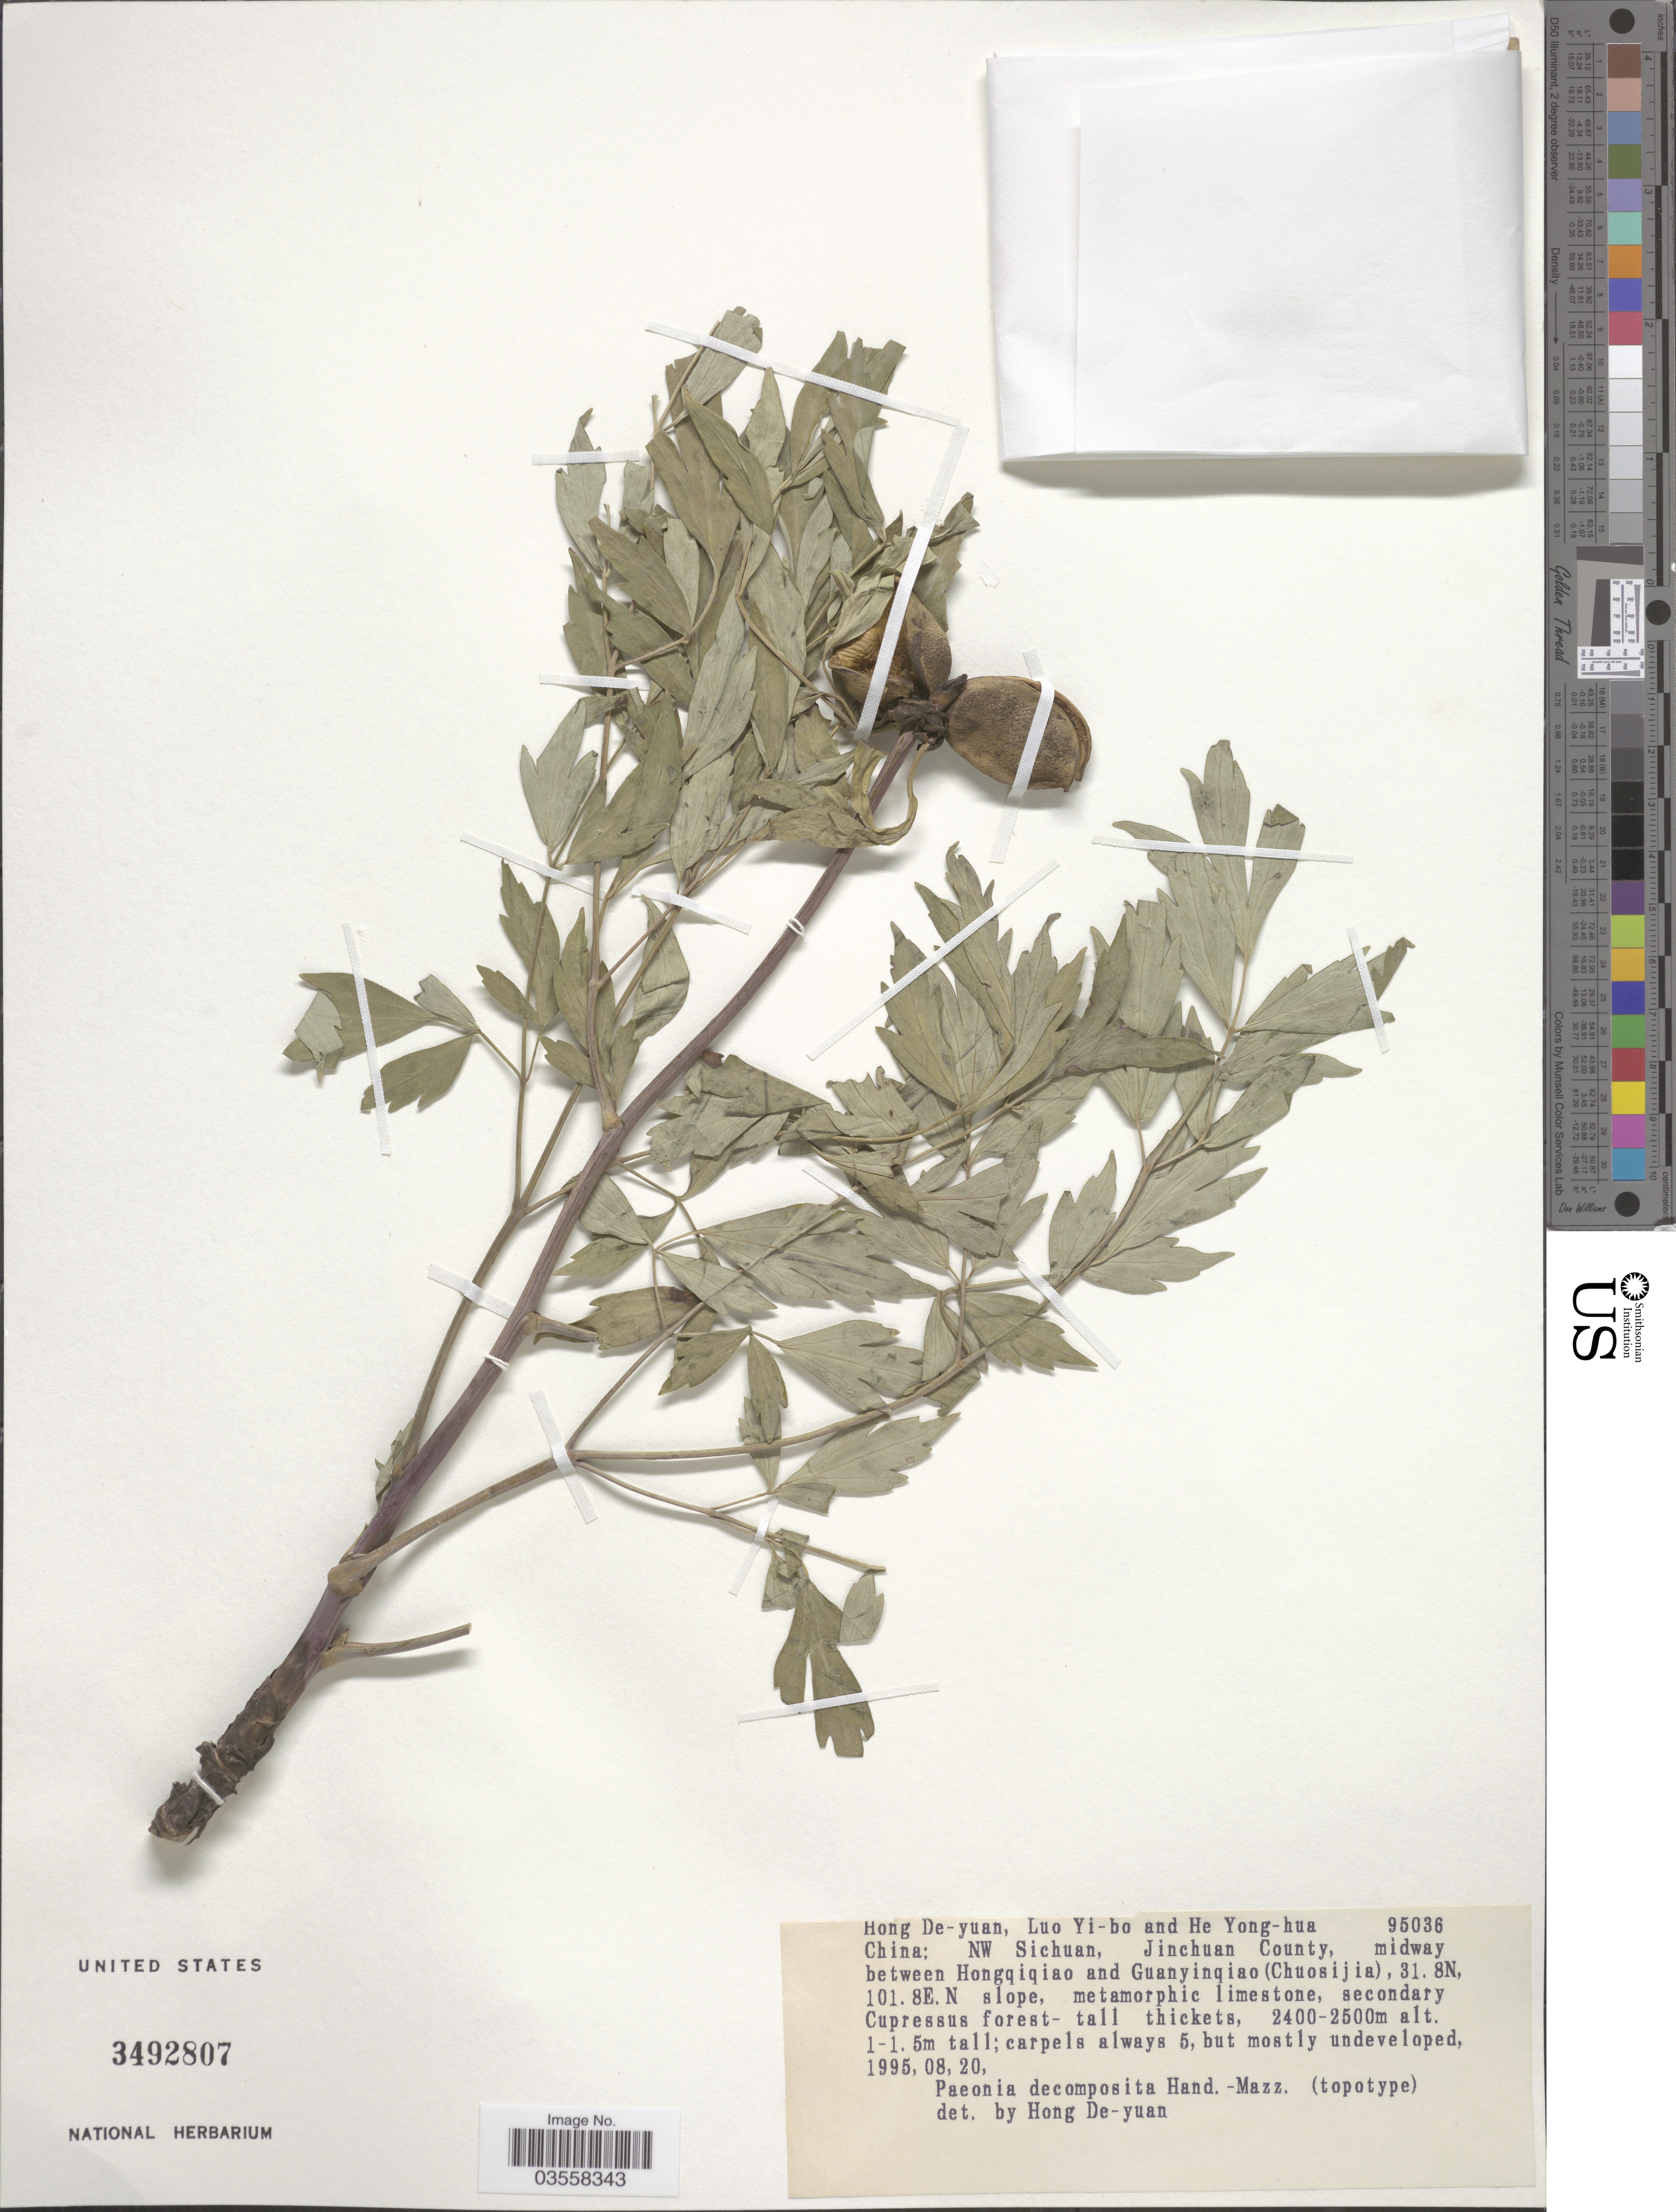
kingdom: Plantae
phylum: Tracheophyta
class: Magnoliopsida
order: Saxifragales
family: Paeoniaceae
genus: Paeonia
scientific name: Paeonia decomposita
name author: Hand.-Mazz.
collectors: D.-Y. Hong, Y. Luo & H. Yong-hua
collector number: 95036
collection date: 1995-08-20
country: China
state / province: Sichuan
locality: NW Sichuan, Jinchuan County, midway between Hongqiqiao and Guanyinqiao (Chuosijia), slope.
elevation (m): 2400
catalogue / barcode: US 3492807